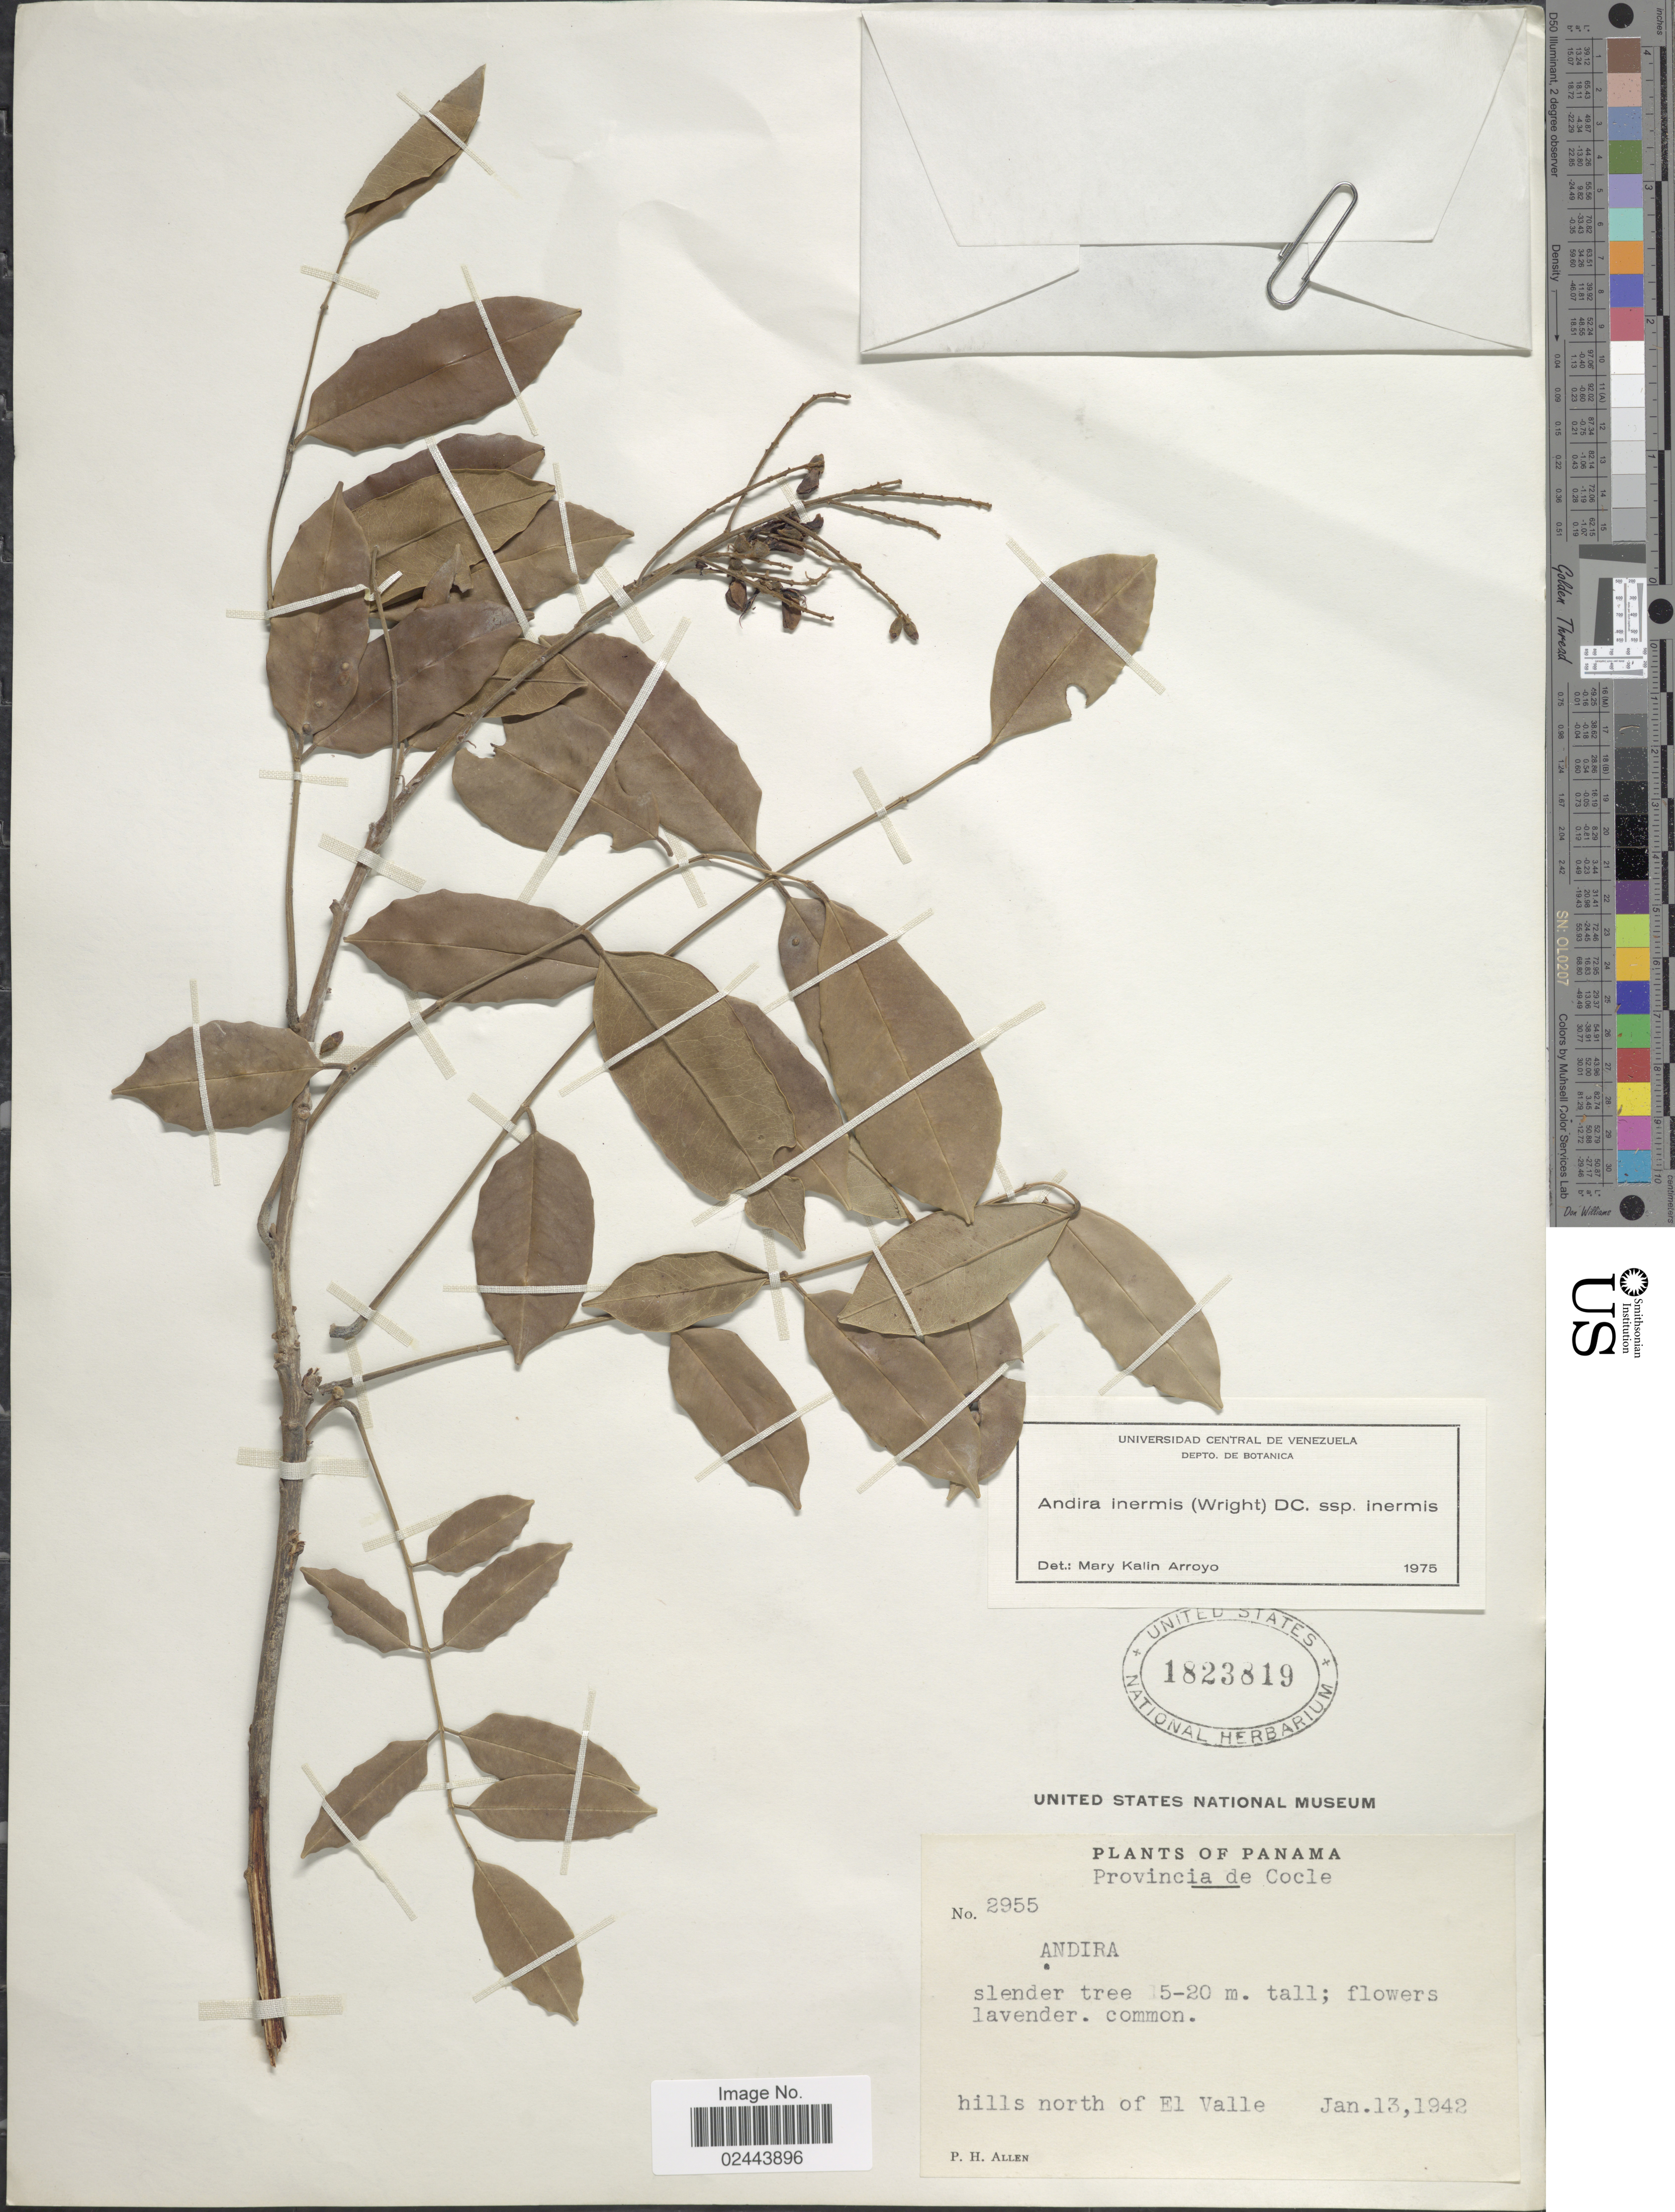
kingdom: Plantae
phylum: Tracheophyta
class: Magnoliopsida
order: Fabales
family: Fabaceae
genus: Andira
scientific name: Andira inermis subsp. inermis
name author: (W. Wright) Kunth ex DC.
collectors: P. H. Allen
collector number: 2955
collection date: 1942-01-13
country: Panama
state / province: Coclé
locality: Hills north of El Valle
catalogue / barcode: US 1823819